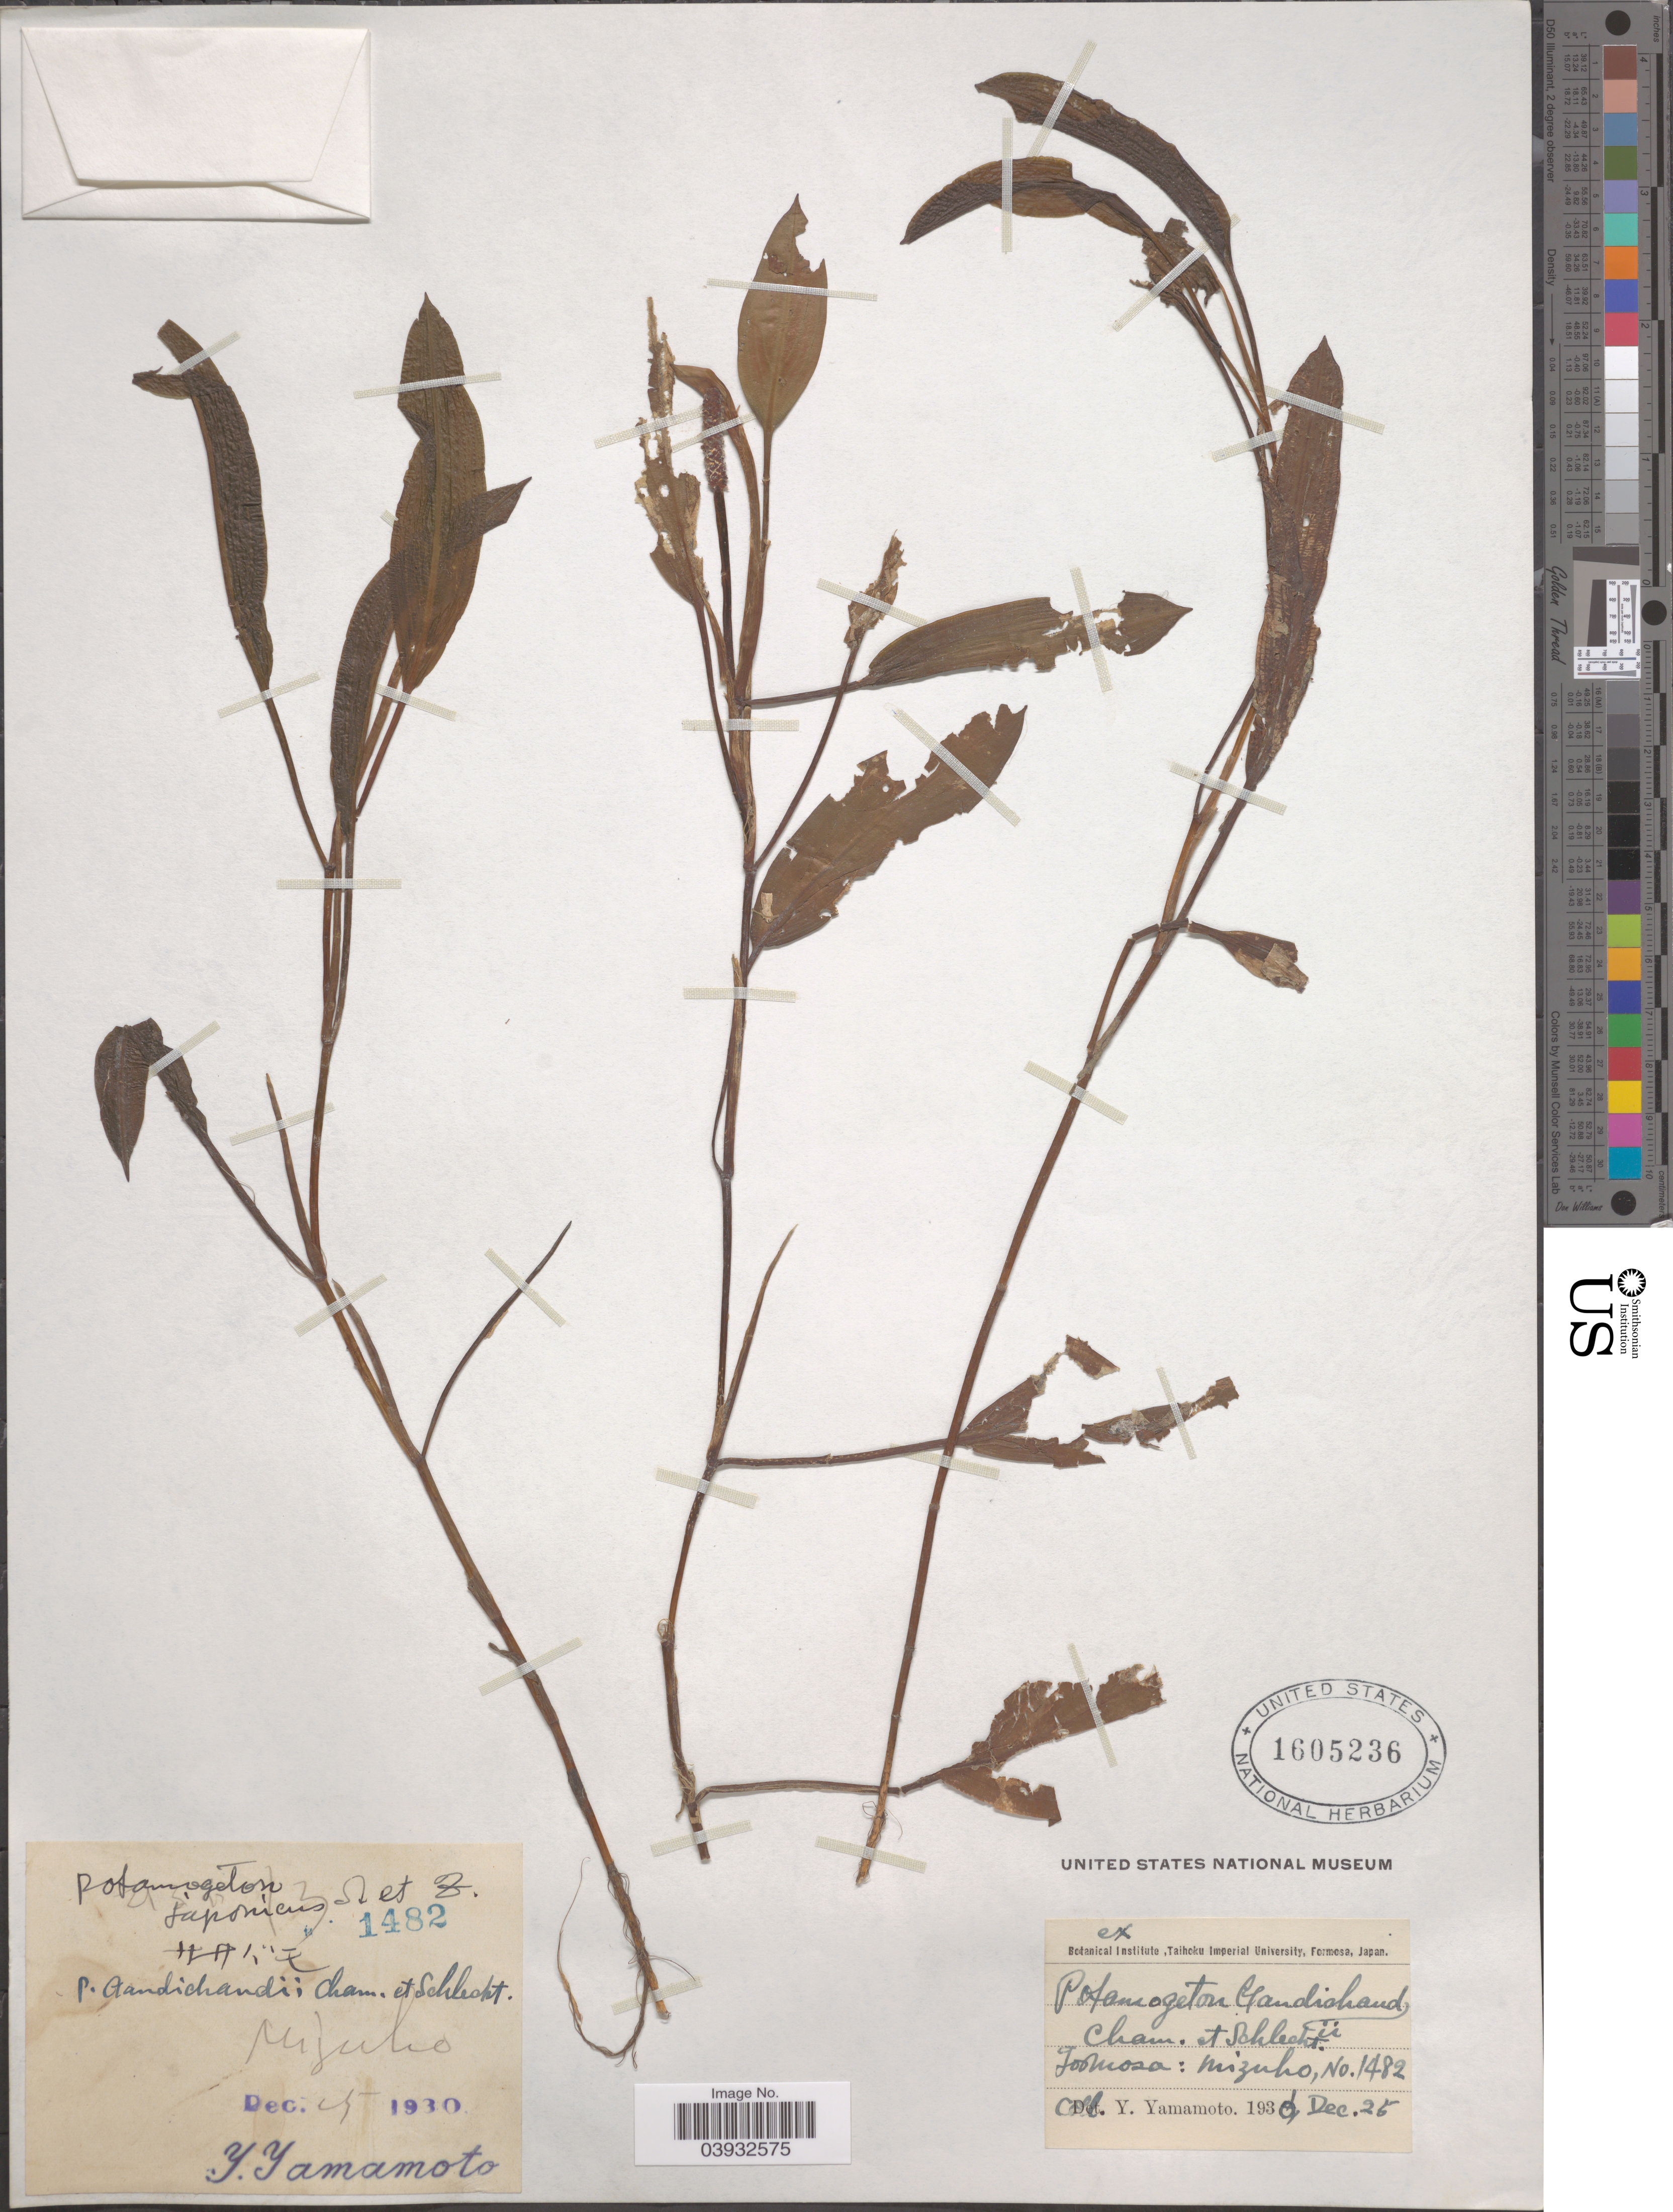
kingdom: Plantae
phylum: Tracheophyta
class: Liliopsida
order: Alismatales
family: Potamogetonaceae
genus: Potamogeton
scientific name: Potamogeton gaudichaudii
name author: Cham. & Schltdl.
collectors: Y. Yamamoto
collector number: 1482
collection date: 1930-12-25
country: Taiwan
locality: Formosa: Mizuko.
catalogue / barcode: US 1605236